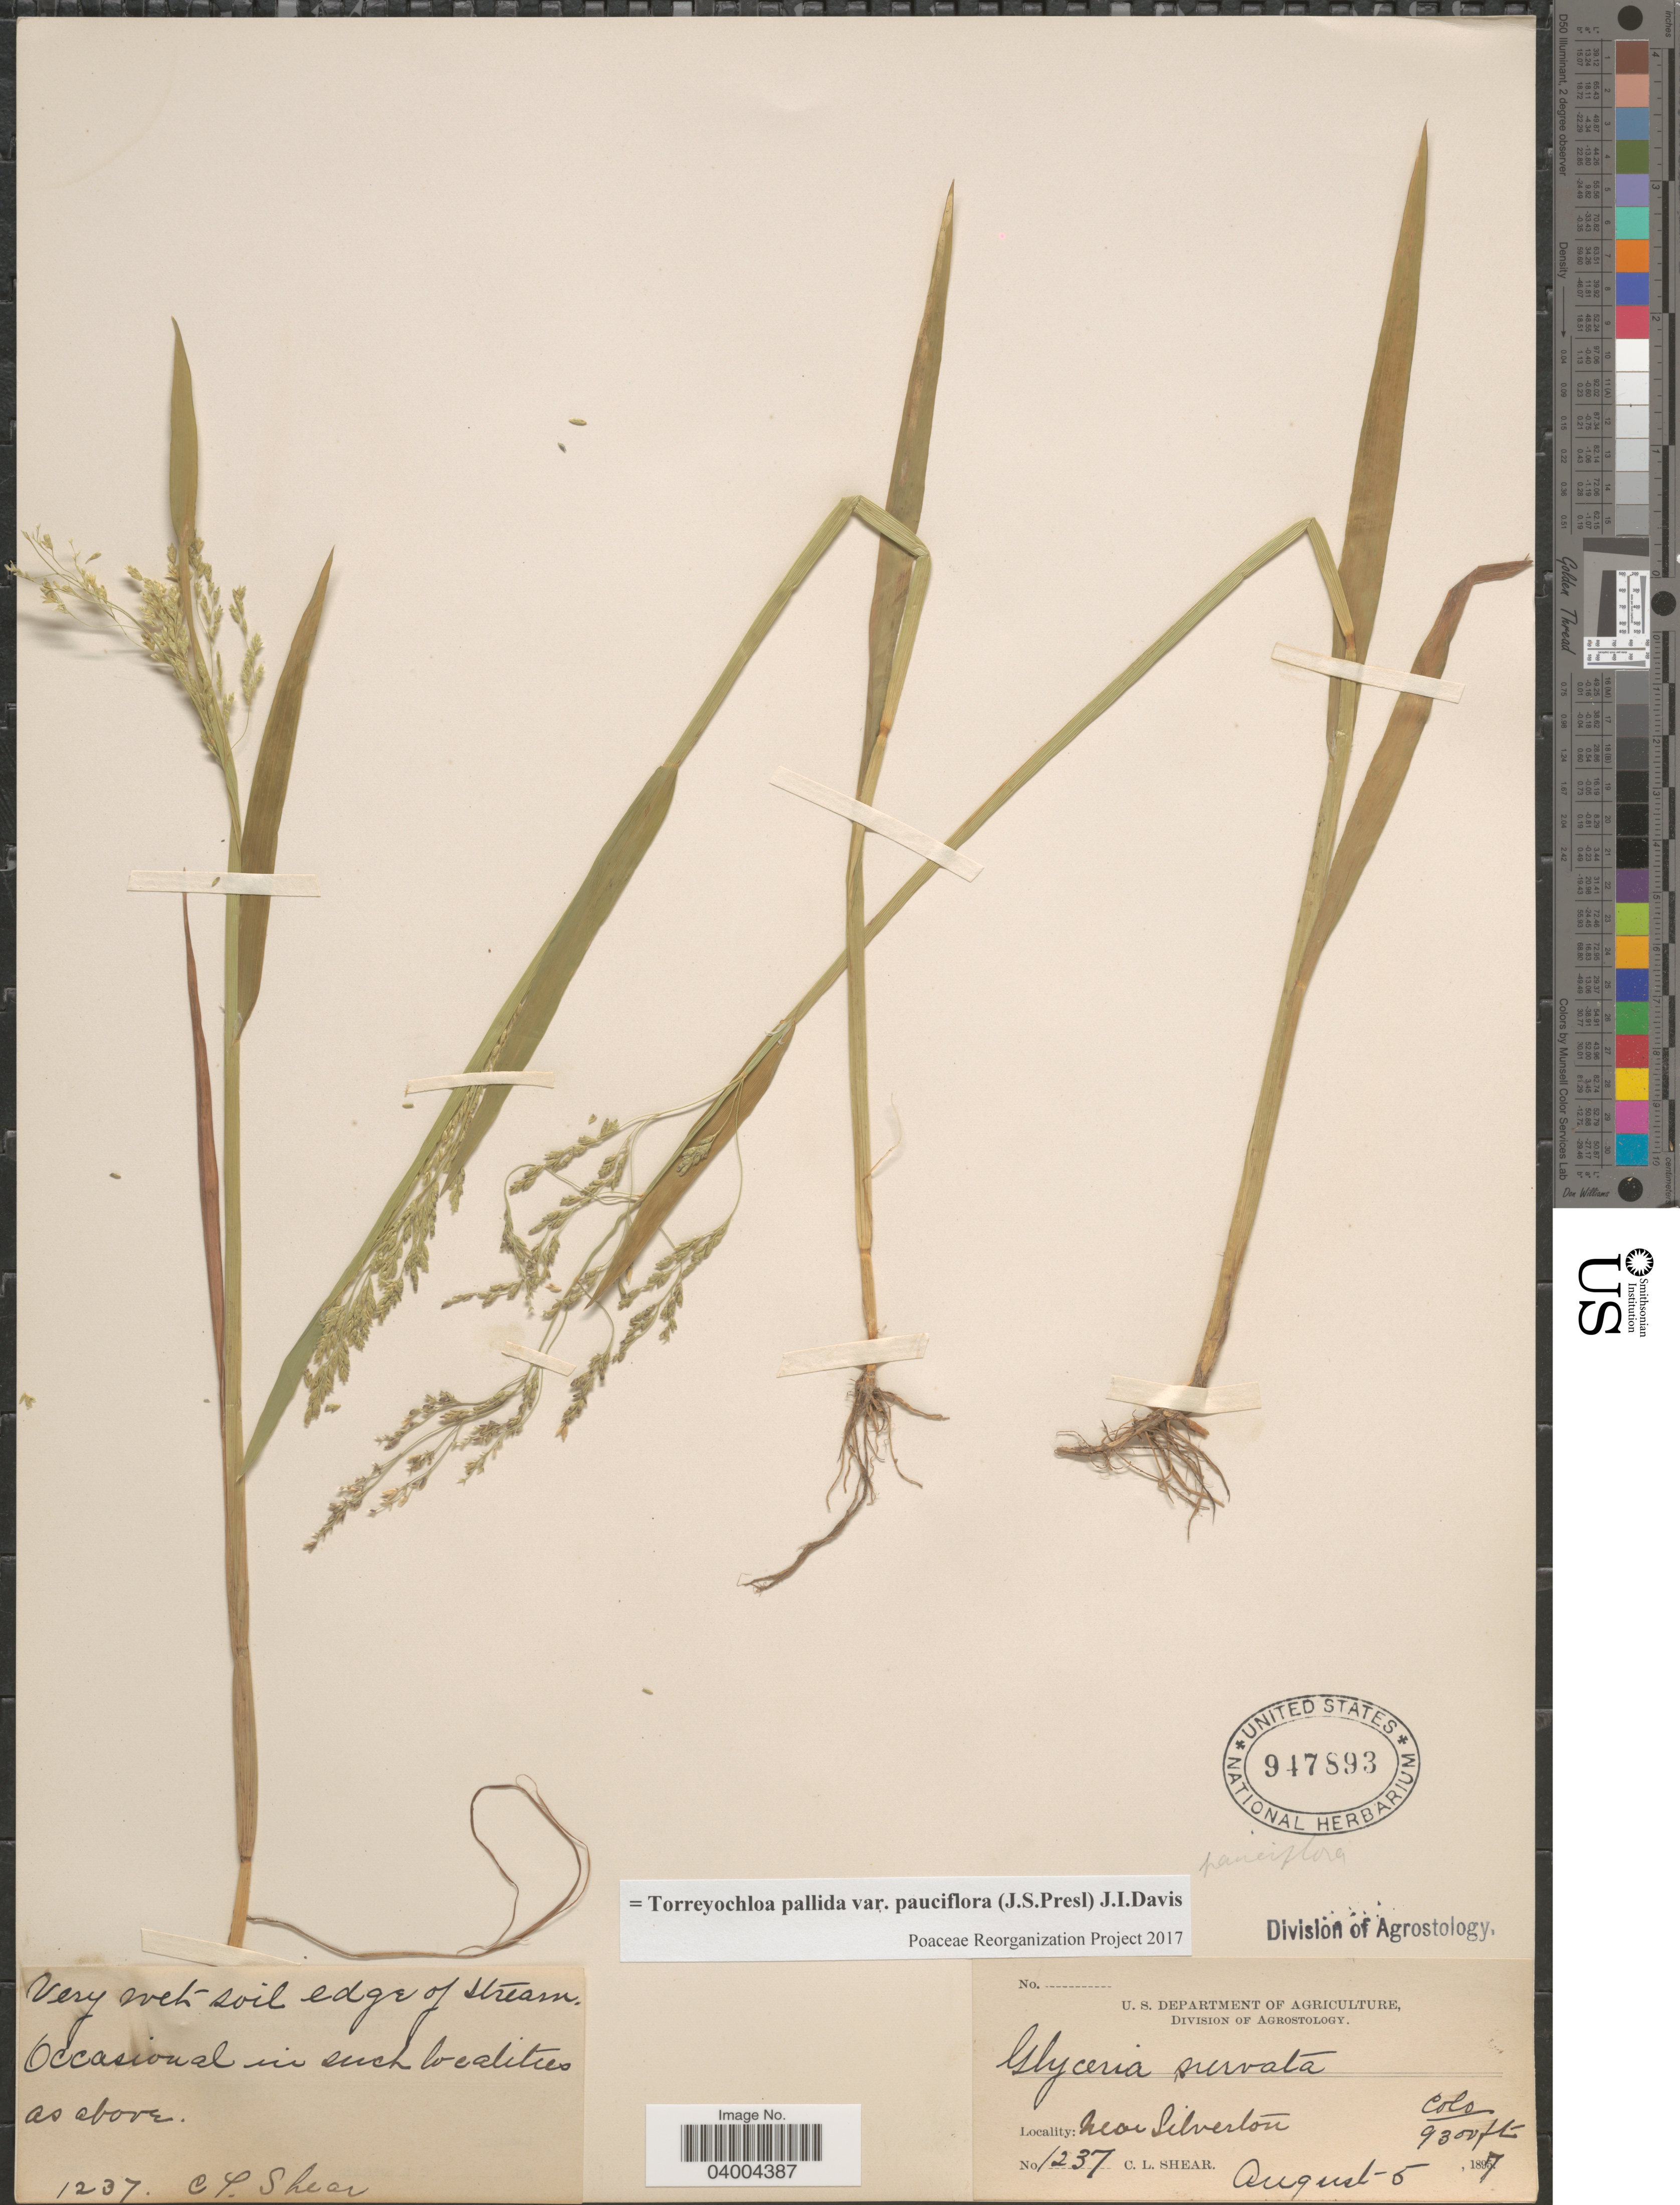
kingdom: Plantae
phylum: Tracheophyta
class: Liliopsida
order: Poales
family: Poaceae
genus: Torreyochloa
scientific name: Torreyochloa pallida var. pauciflora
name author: (J. Presl) J.I. Davis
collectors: C. L. Shear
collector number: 1237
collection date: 1897-08-05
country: United States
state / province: Colorado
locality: Near Silverton.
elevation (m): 2835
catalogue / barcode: US 947893